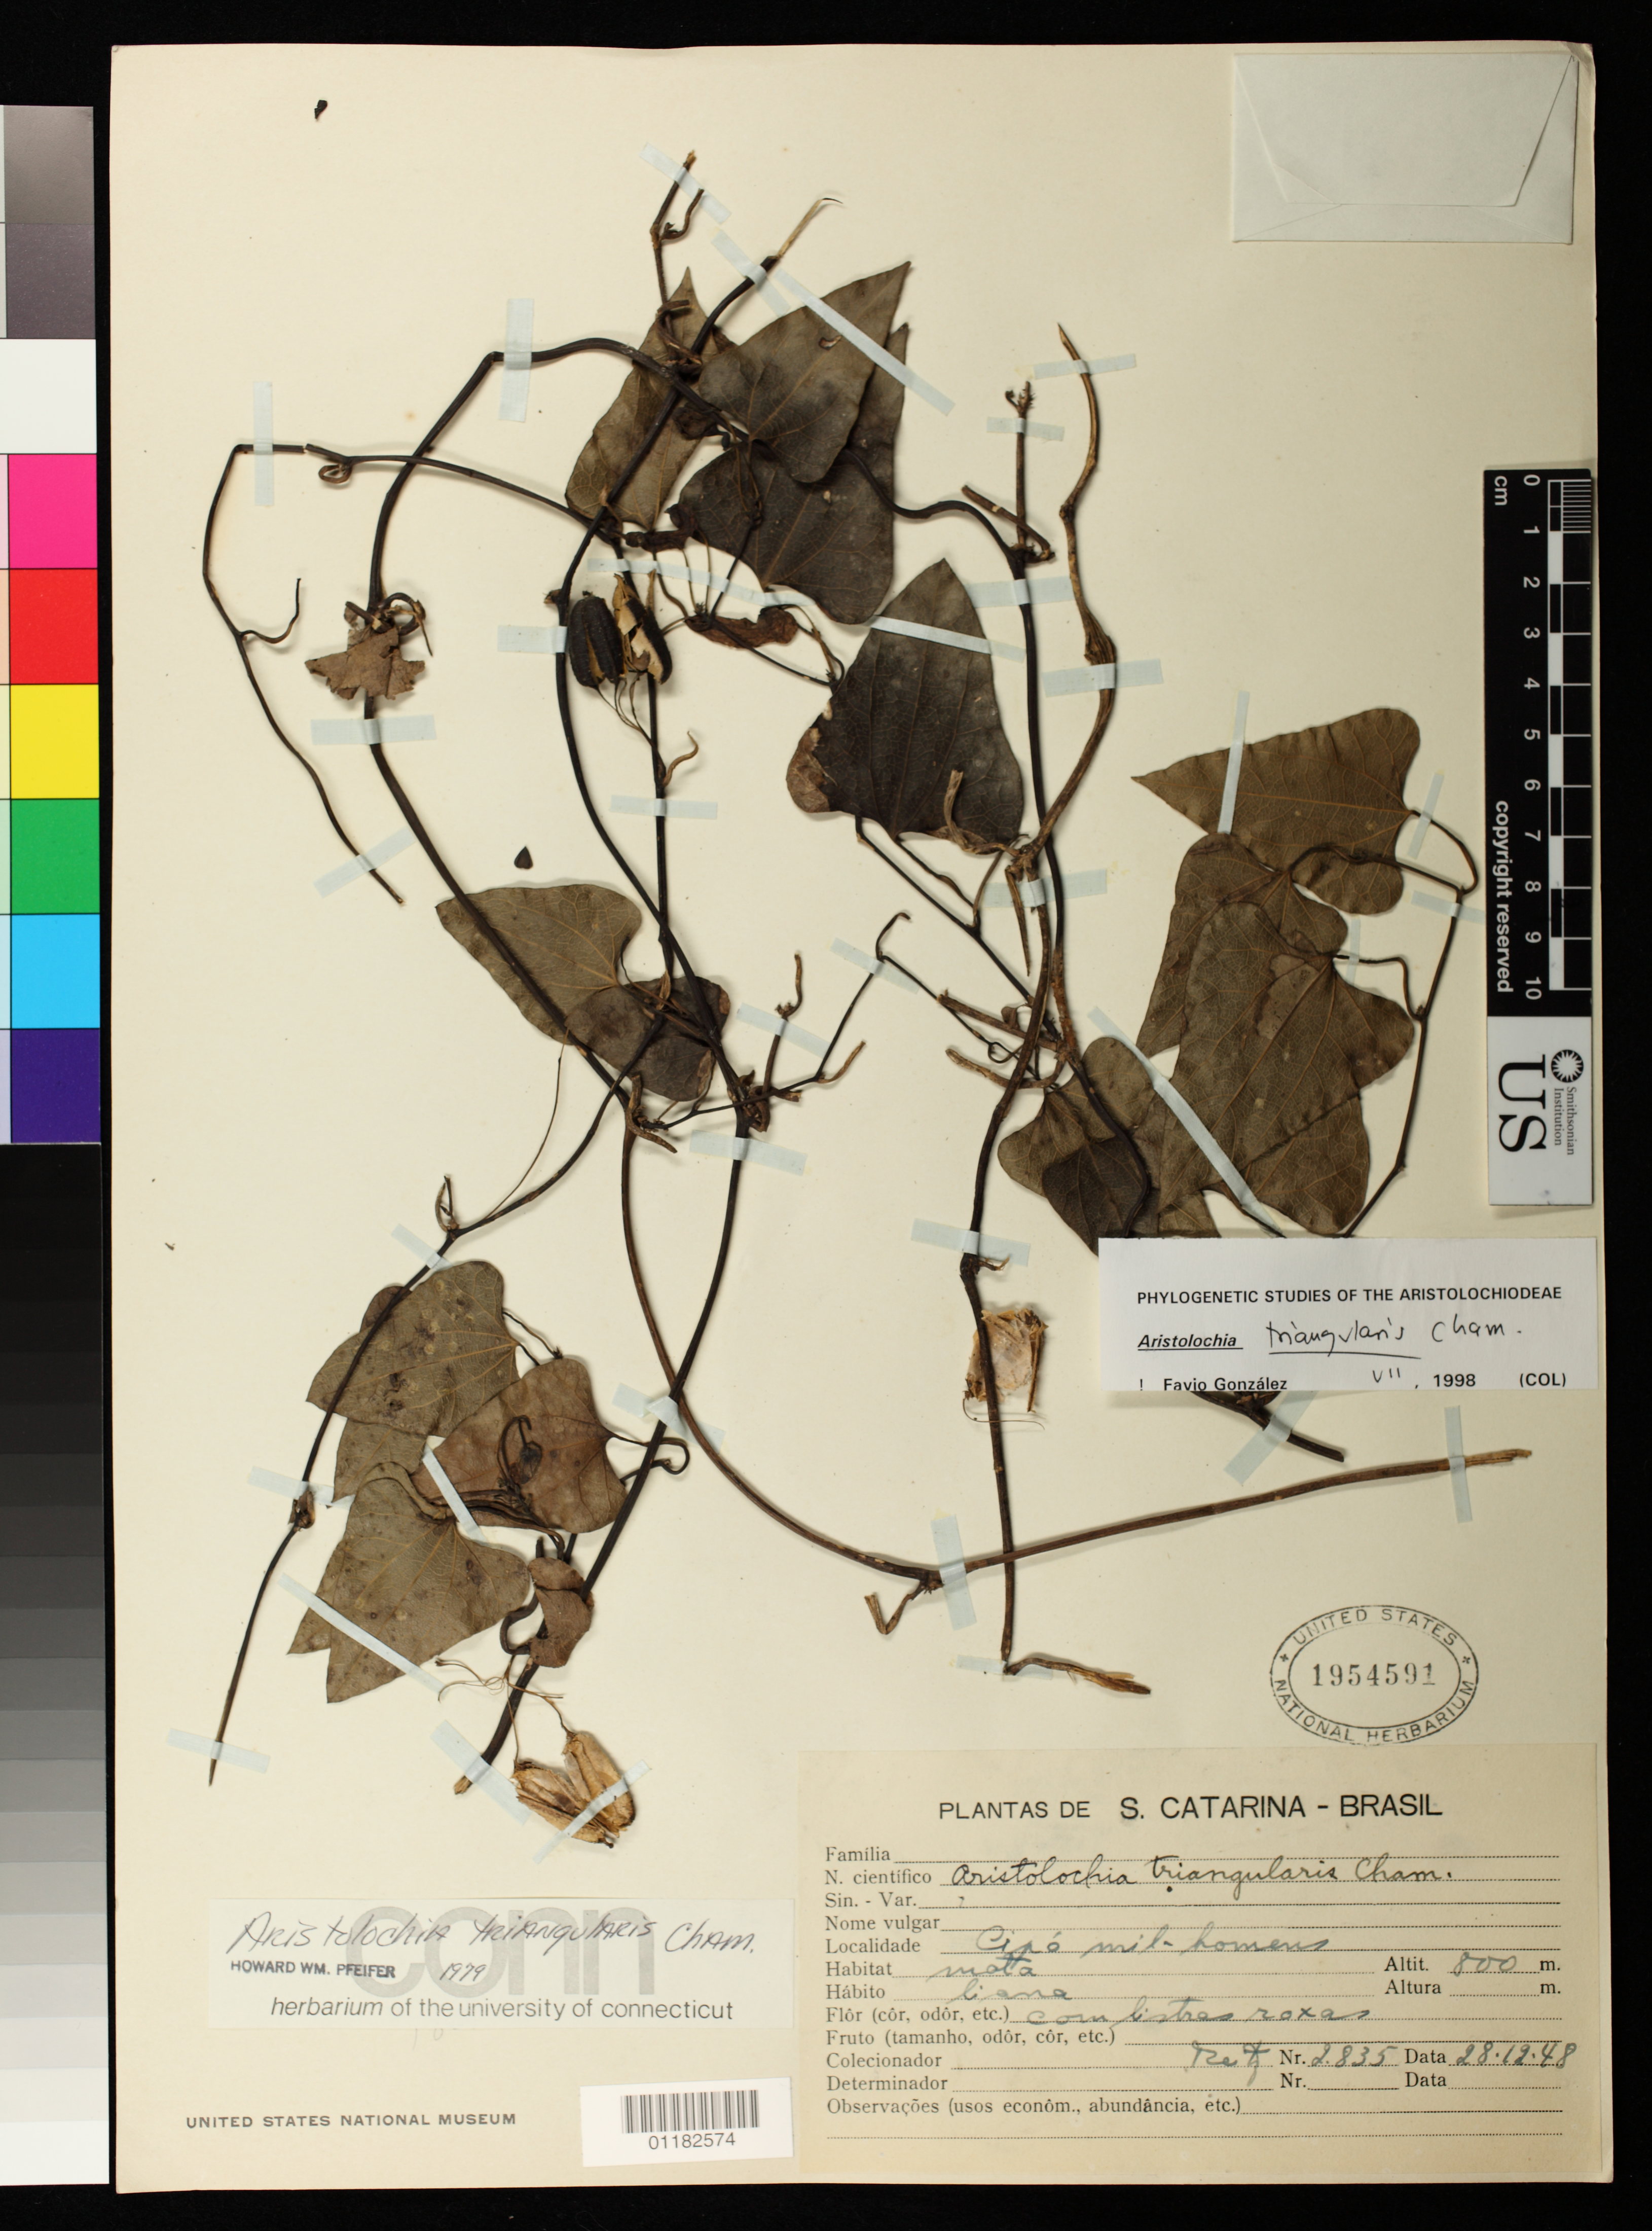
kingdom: Plantae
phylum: Tracheophyta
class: Magnoliopsida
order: Piperales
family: Aristolochiaceae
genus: Aristolochia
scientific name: Aristolochia triangularis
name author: Cham.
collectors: R. Reitz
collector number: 2835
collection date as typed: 28 Dec 1948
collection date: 1948-12-28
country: Brazil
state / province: Santa Catarina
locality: Figueiredo - B. Retiro.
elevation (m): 800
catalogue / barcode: US 1954591